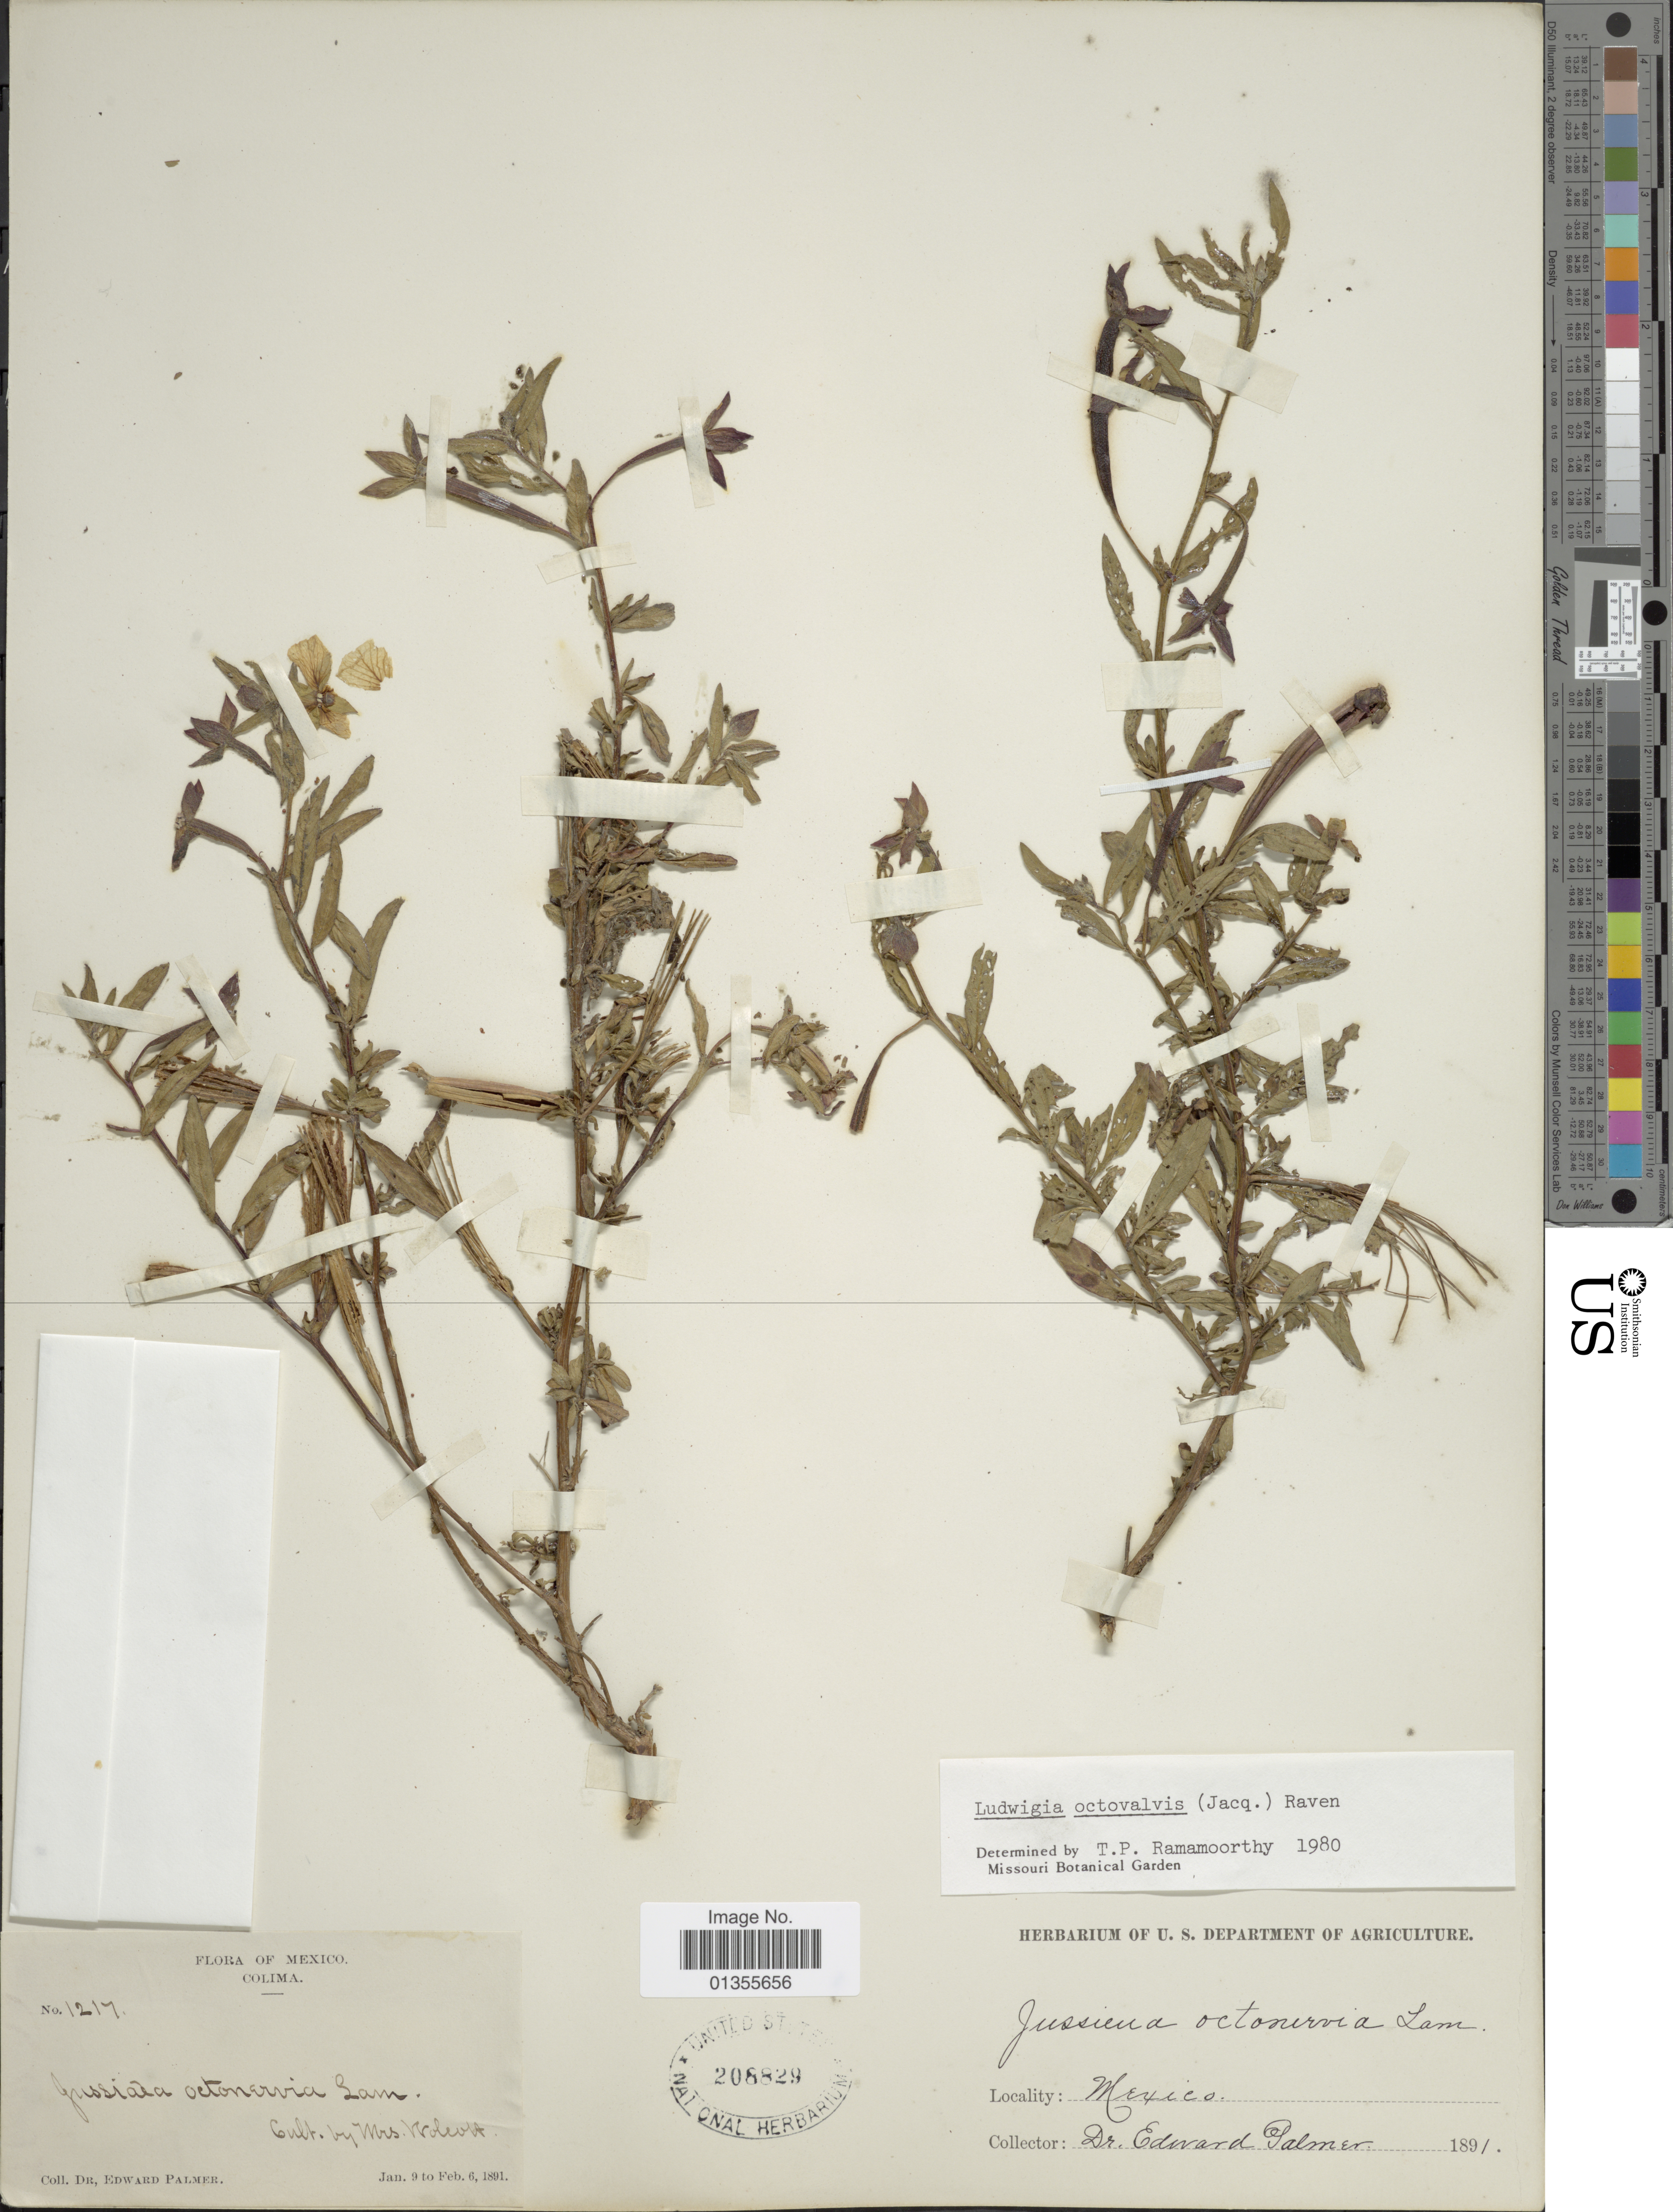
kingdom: Plantae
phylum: Tracheophyta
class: Magnoliopsida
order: Myrtales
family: Onagraceae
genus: Ludwigia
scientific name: Ludwigia octovalvis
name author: (Jacq.) P.H. Raven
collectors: Wolcott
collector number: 1217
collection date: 1891-01-09/1891-02-06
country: Mexico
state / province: Colima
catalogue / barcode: US 208829